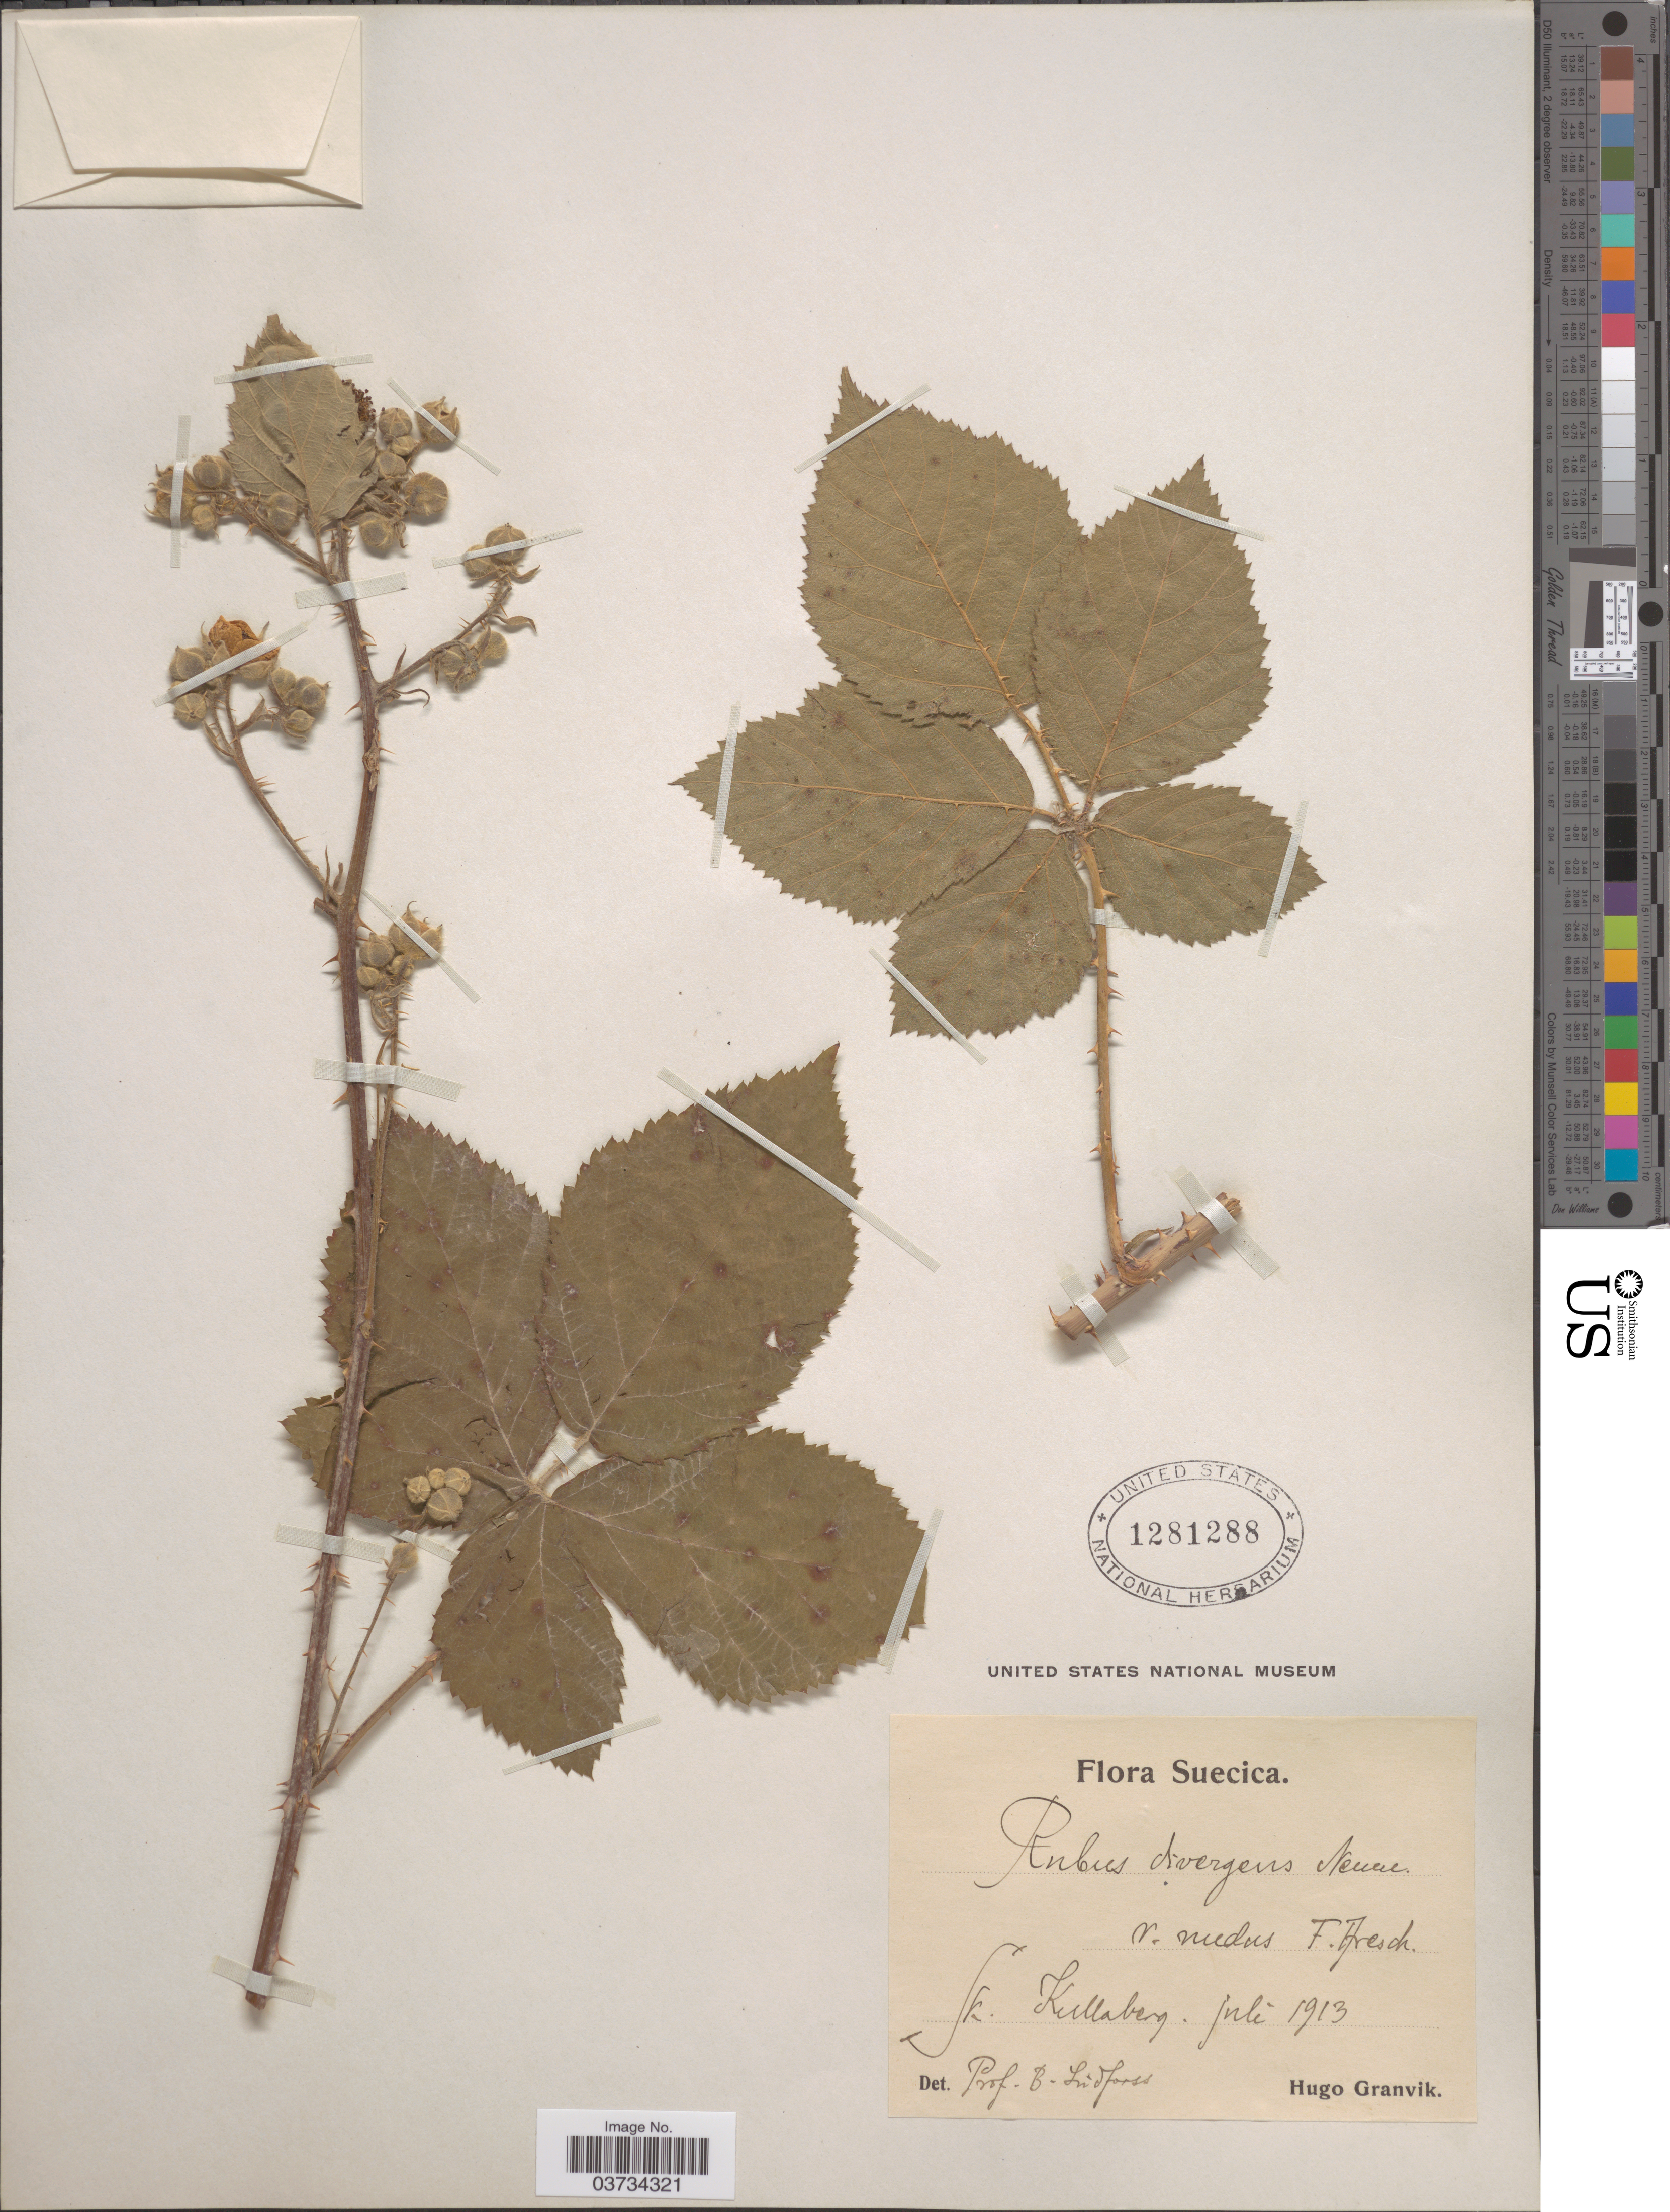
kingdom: Plantae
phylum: Tracheophyta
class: Magnoliopsida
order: Rosales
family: Rosaceae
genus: Rubus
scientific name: Rubus divergens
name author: P.J. Müll.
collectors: H. Granvik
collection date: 1913-07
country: Sweden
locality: Sk. Kullaberg.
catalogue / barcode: US 1281288